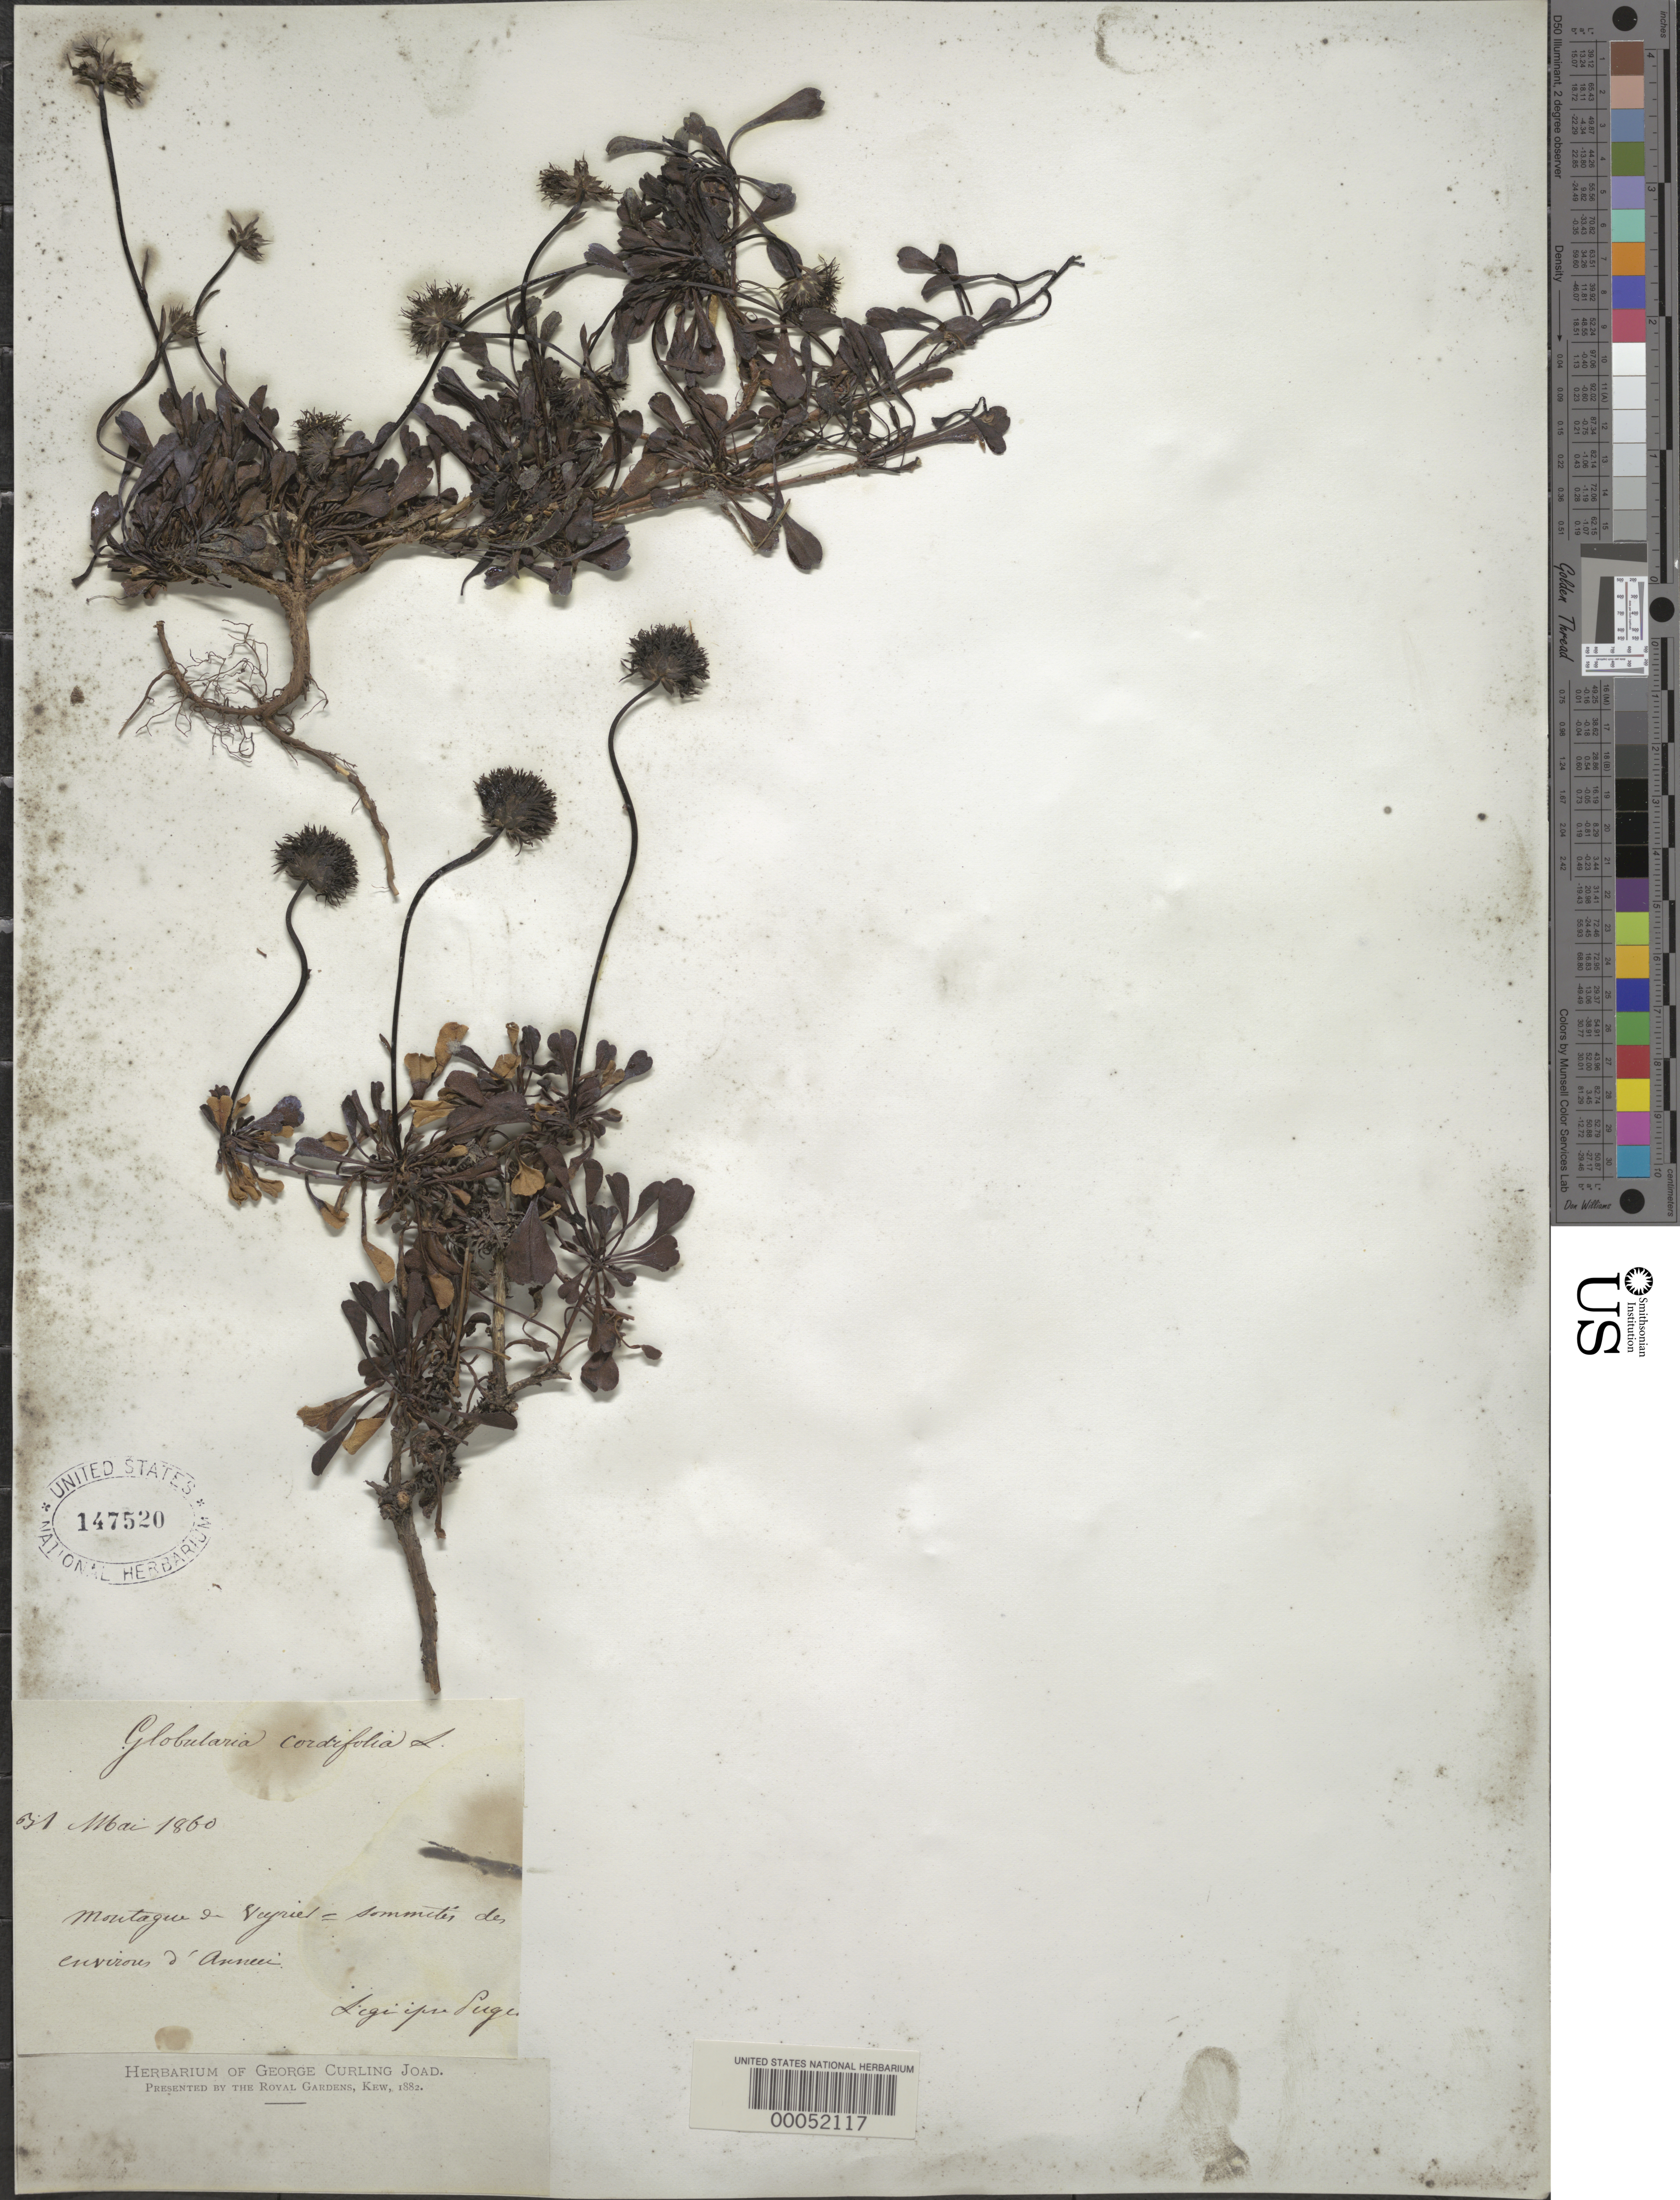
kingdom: Plantae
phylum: Tracheophyta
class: Magnoliopsida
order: Lamiales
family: Plantaginaceae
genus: Globularia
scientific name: Globularia cordifolia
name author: L.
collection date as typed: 31 May 1860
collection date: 1860-05-31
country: France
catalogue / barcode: US 147520